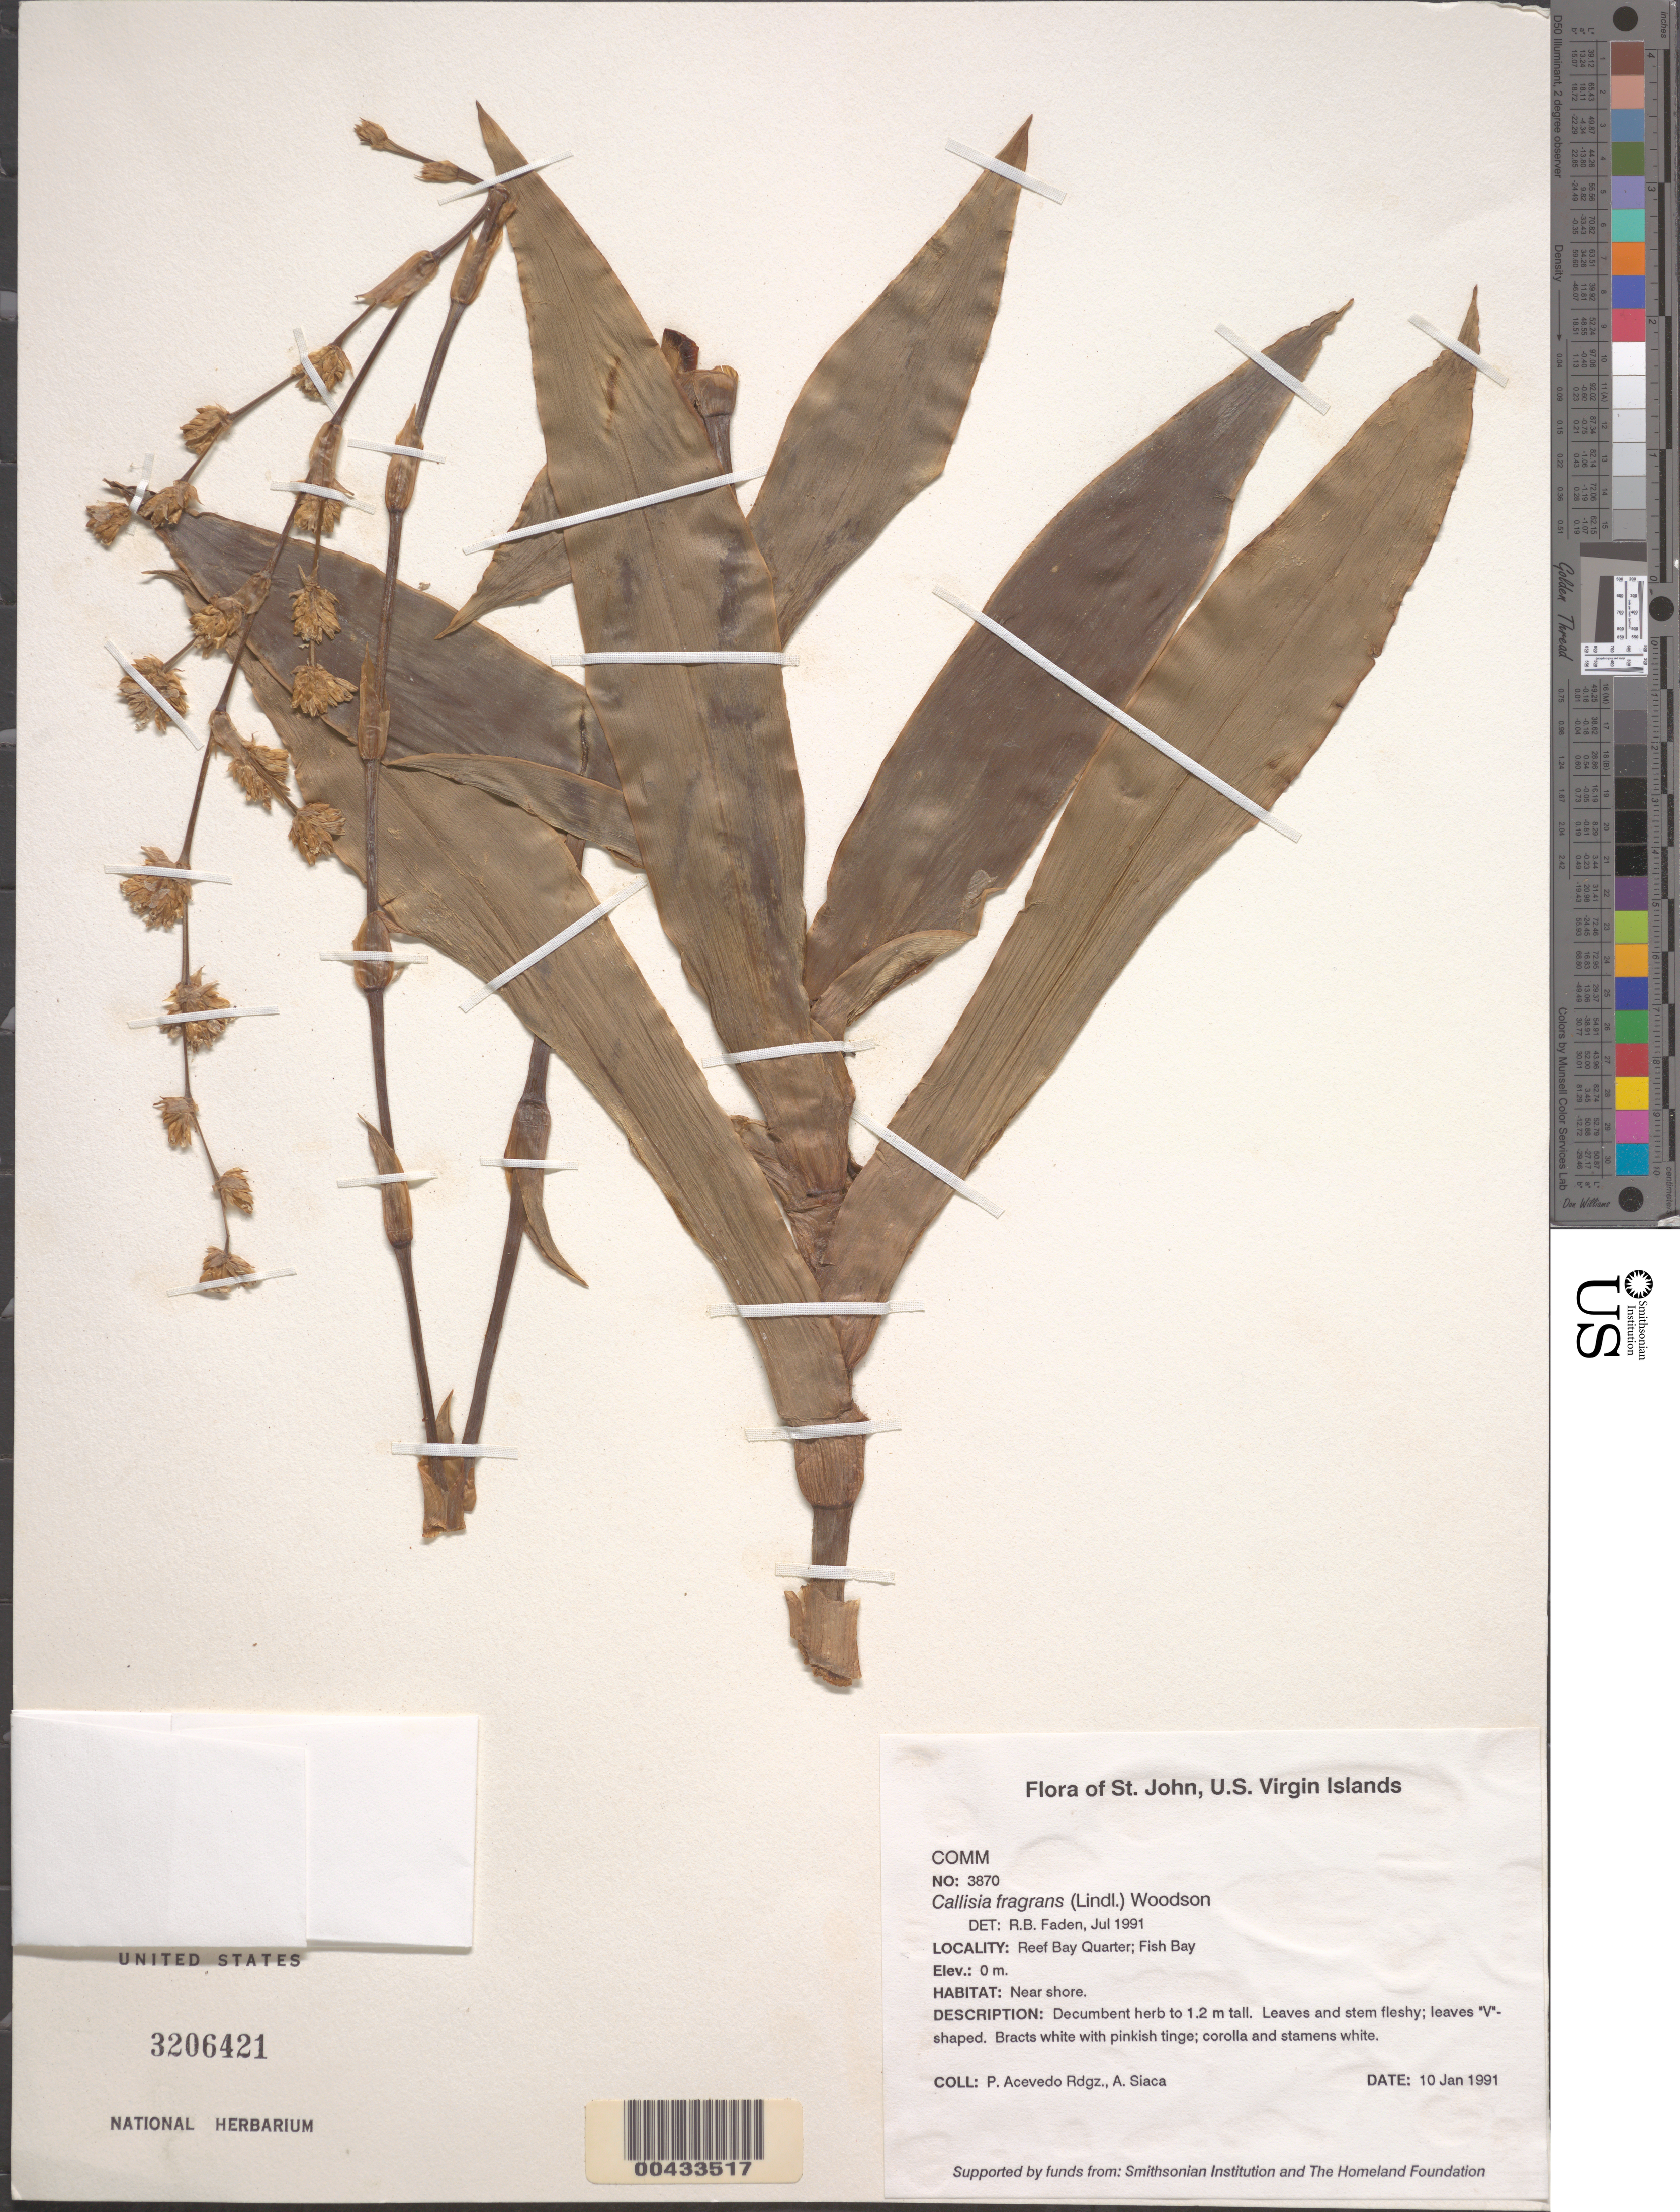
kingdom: Plantae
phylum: Tracheophyta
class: Liliopsida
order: Commelinales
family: Commelinaceae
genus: Callisia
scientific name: Callisia fragrans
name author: (Lindl.) Woodson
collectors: P. Acevedo-Rodr. & A. Siaca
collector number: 3870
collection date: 1991-01-10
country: Dominica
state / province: St. John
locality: U.S. Virgin Islands. Reef Bay Quarter; Fish Bay.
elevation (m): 0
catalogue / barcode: US 3206421